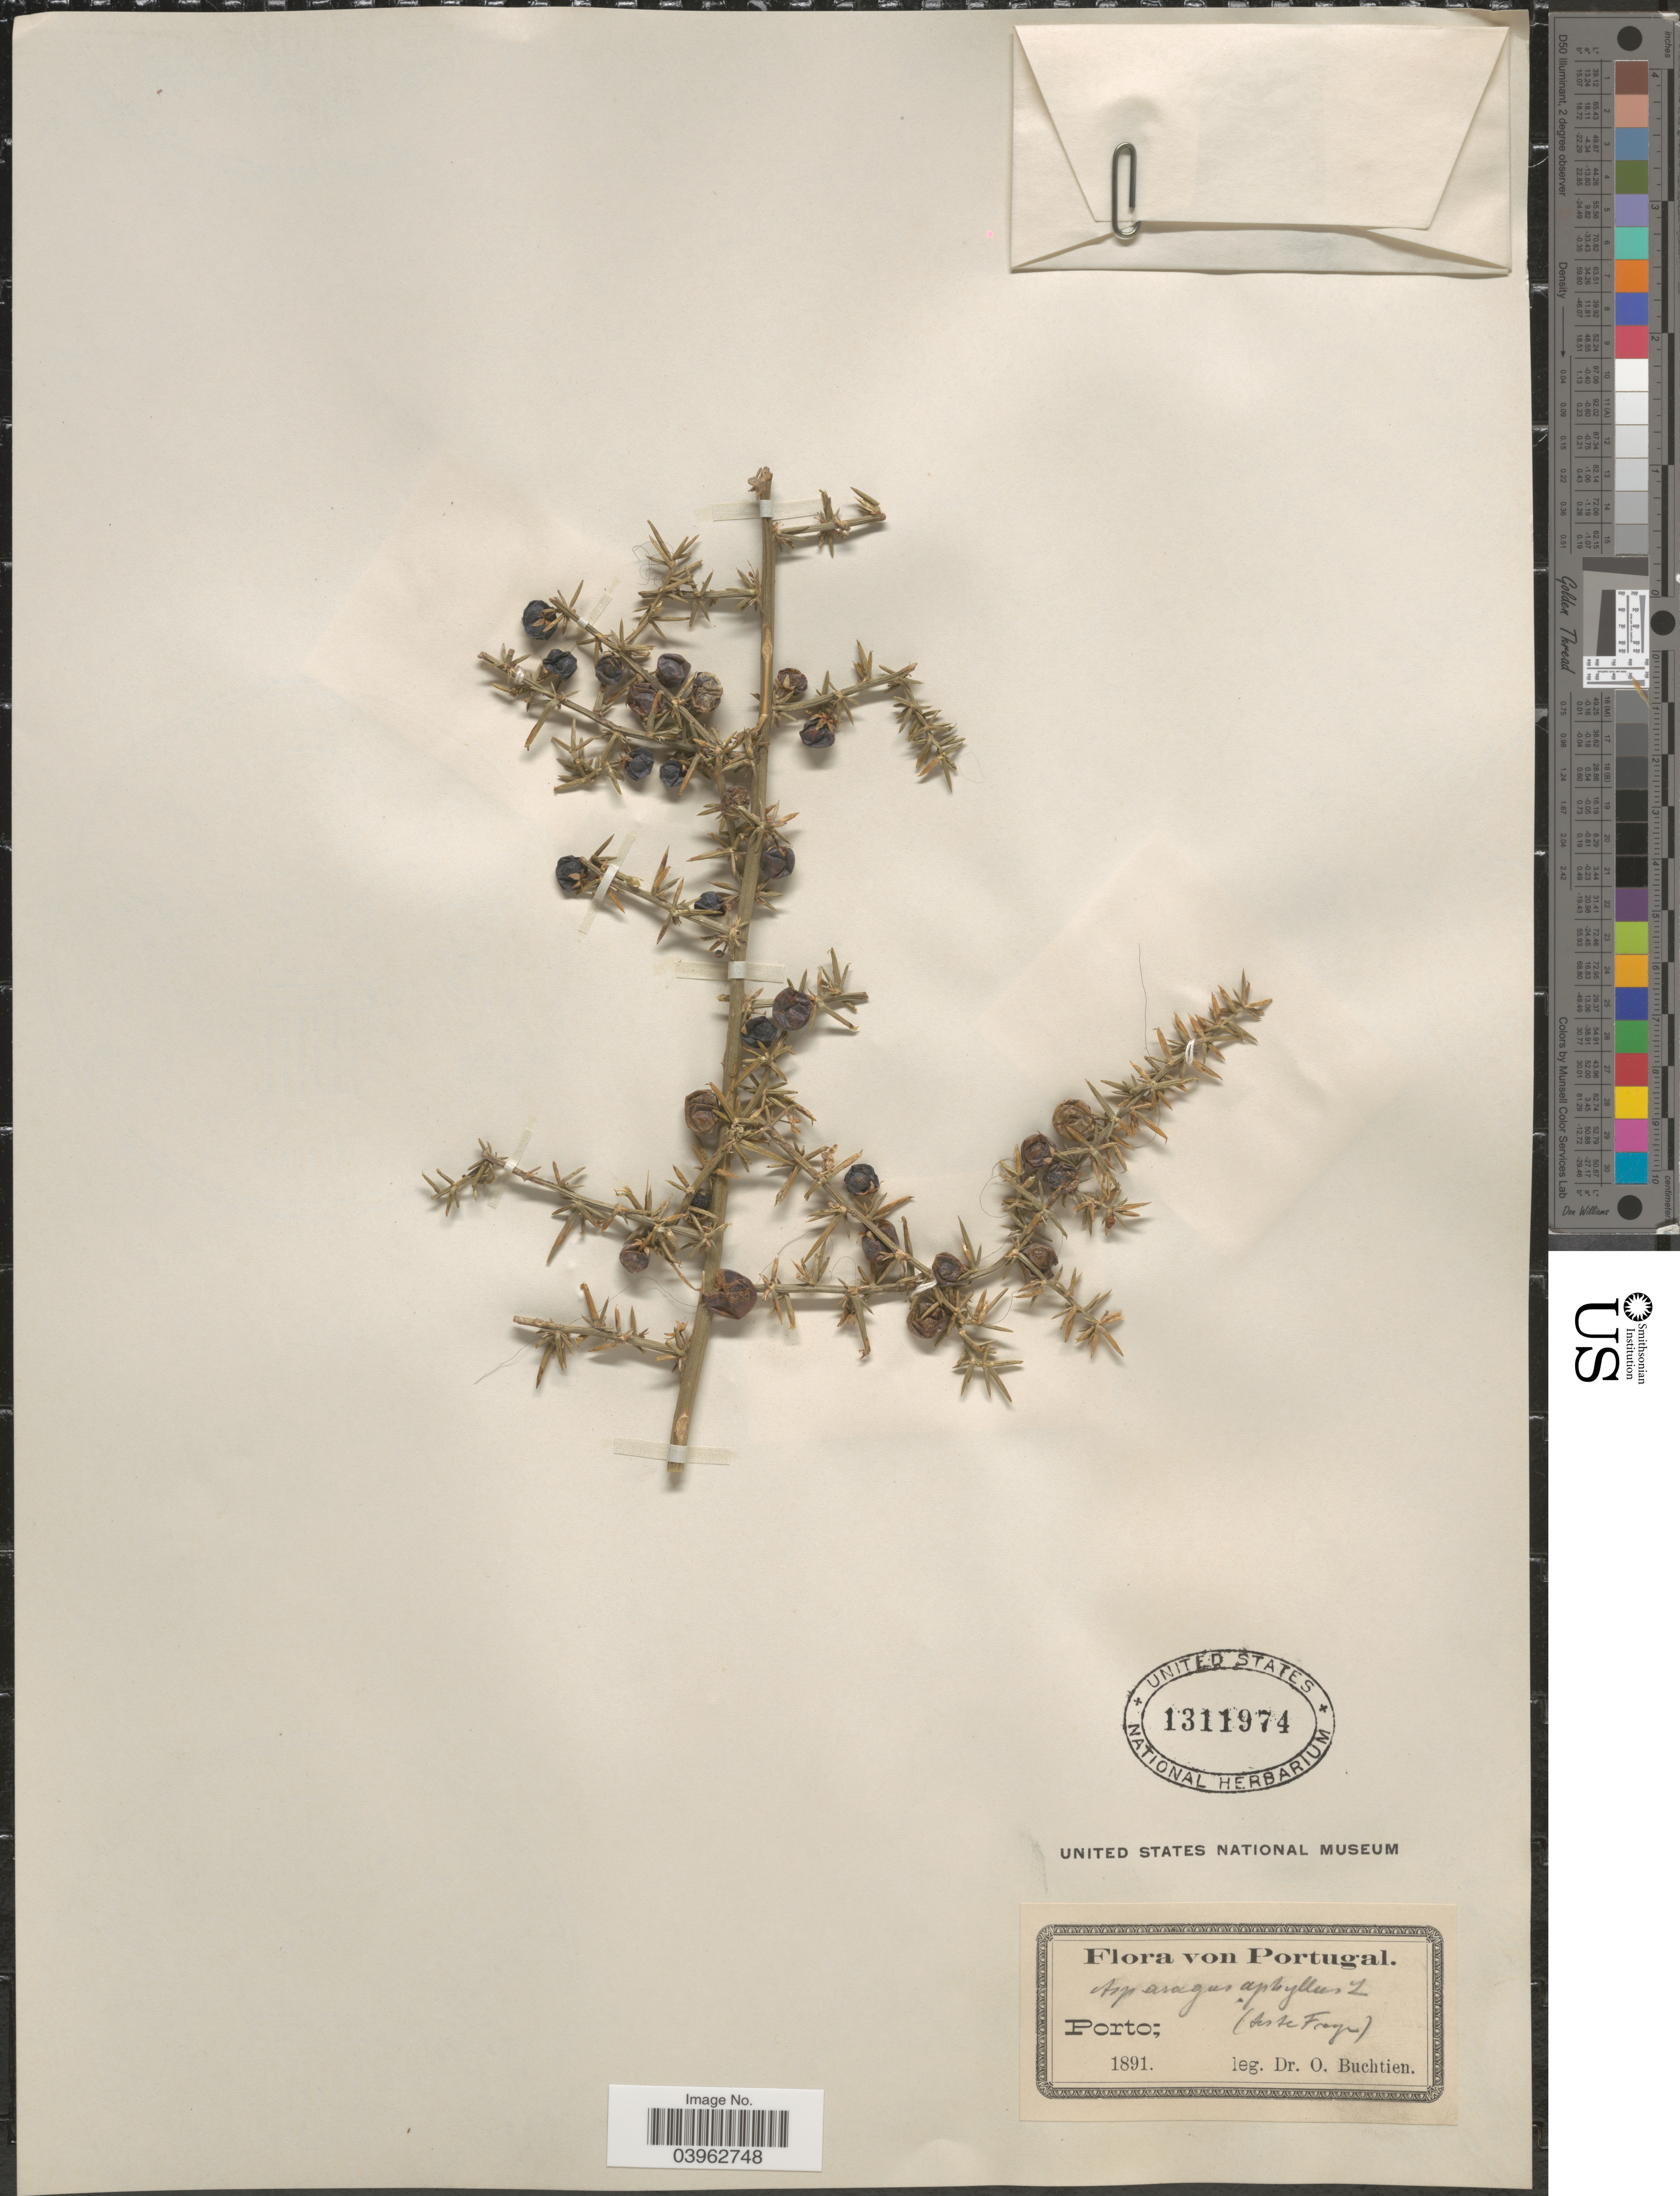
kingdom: Plantae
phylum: Tracheophyta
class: Liliopsida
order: Asparagales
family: Asparagaceae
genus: Asparagus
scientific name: Asparagus aphyllus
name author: L.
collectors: O. Buchtien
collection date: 1891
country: Portugal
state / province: Porto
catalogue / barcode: US 1311974